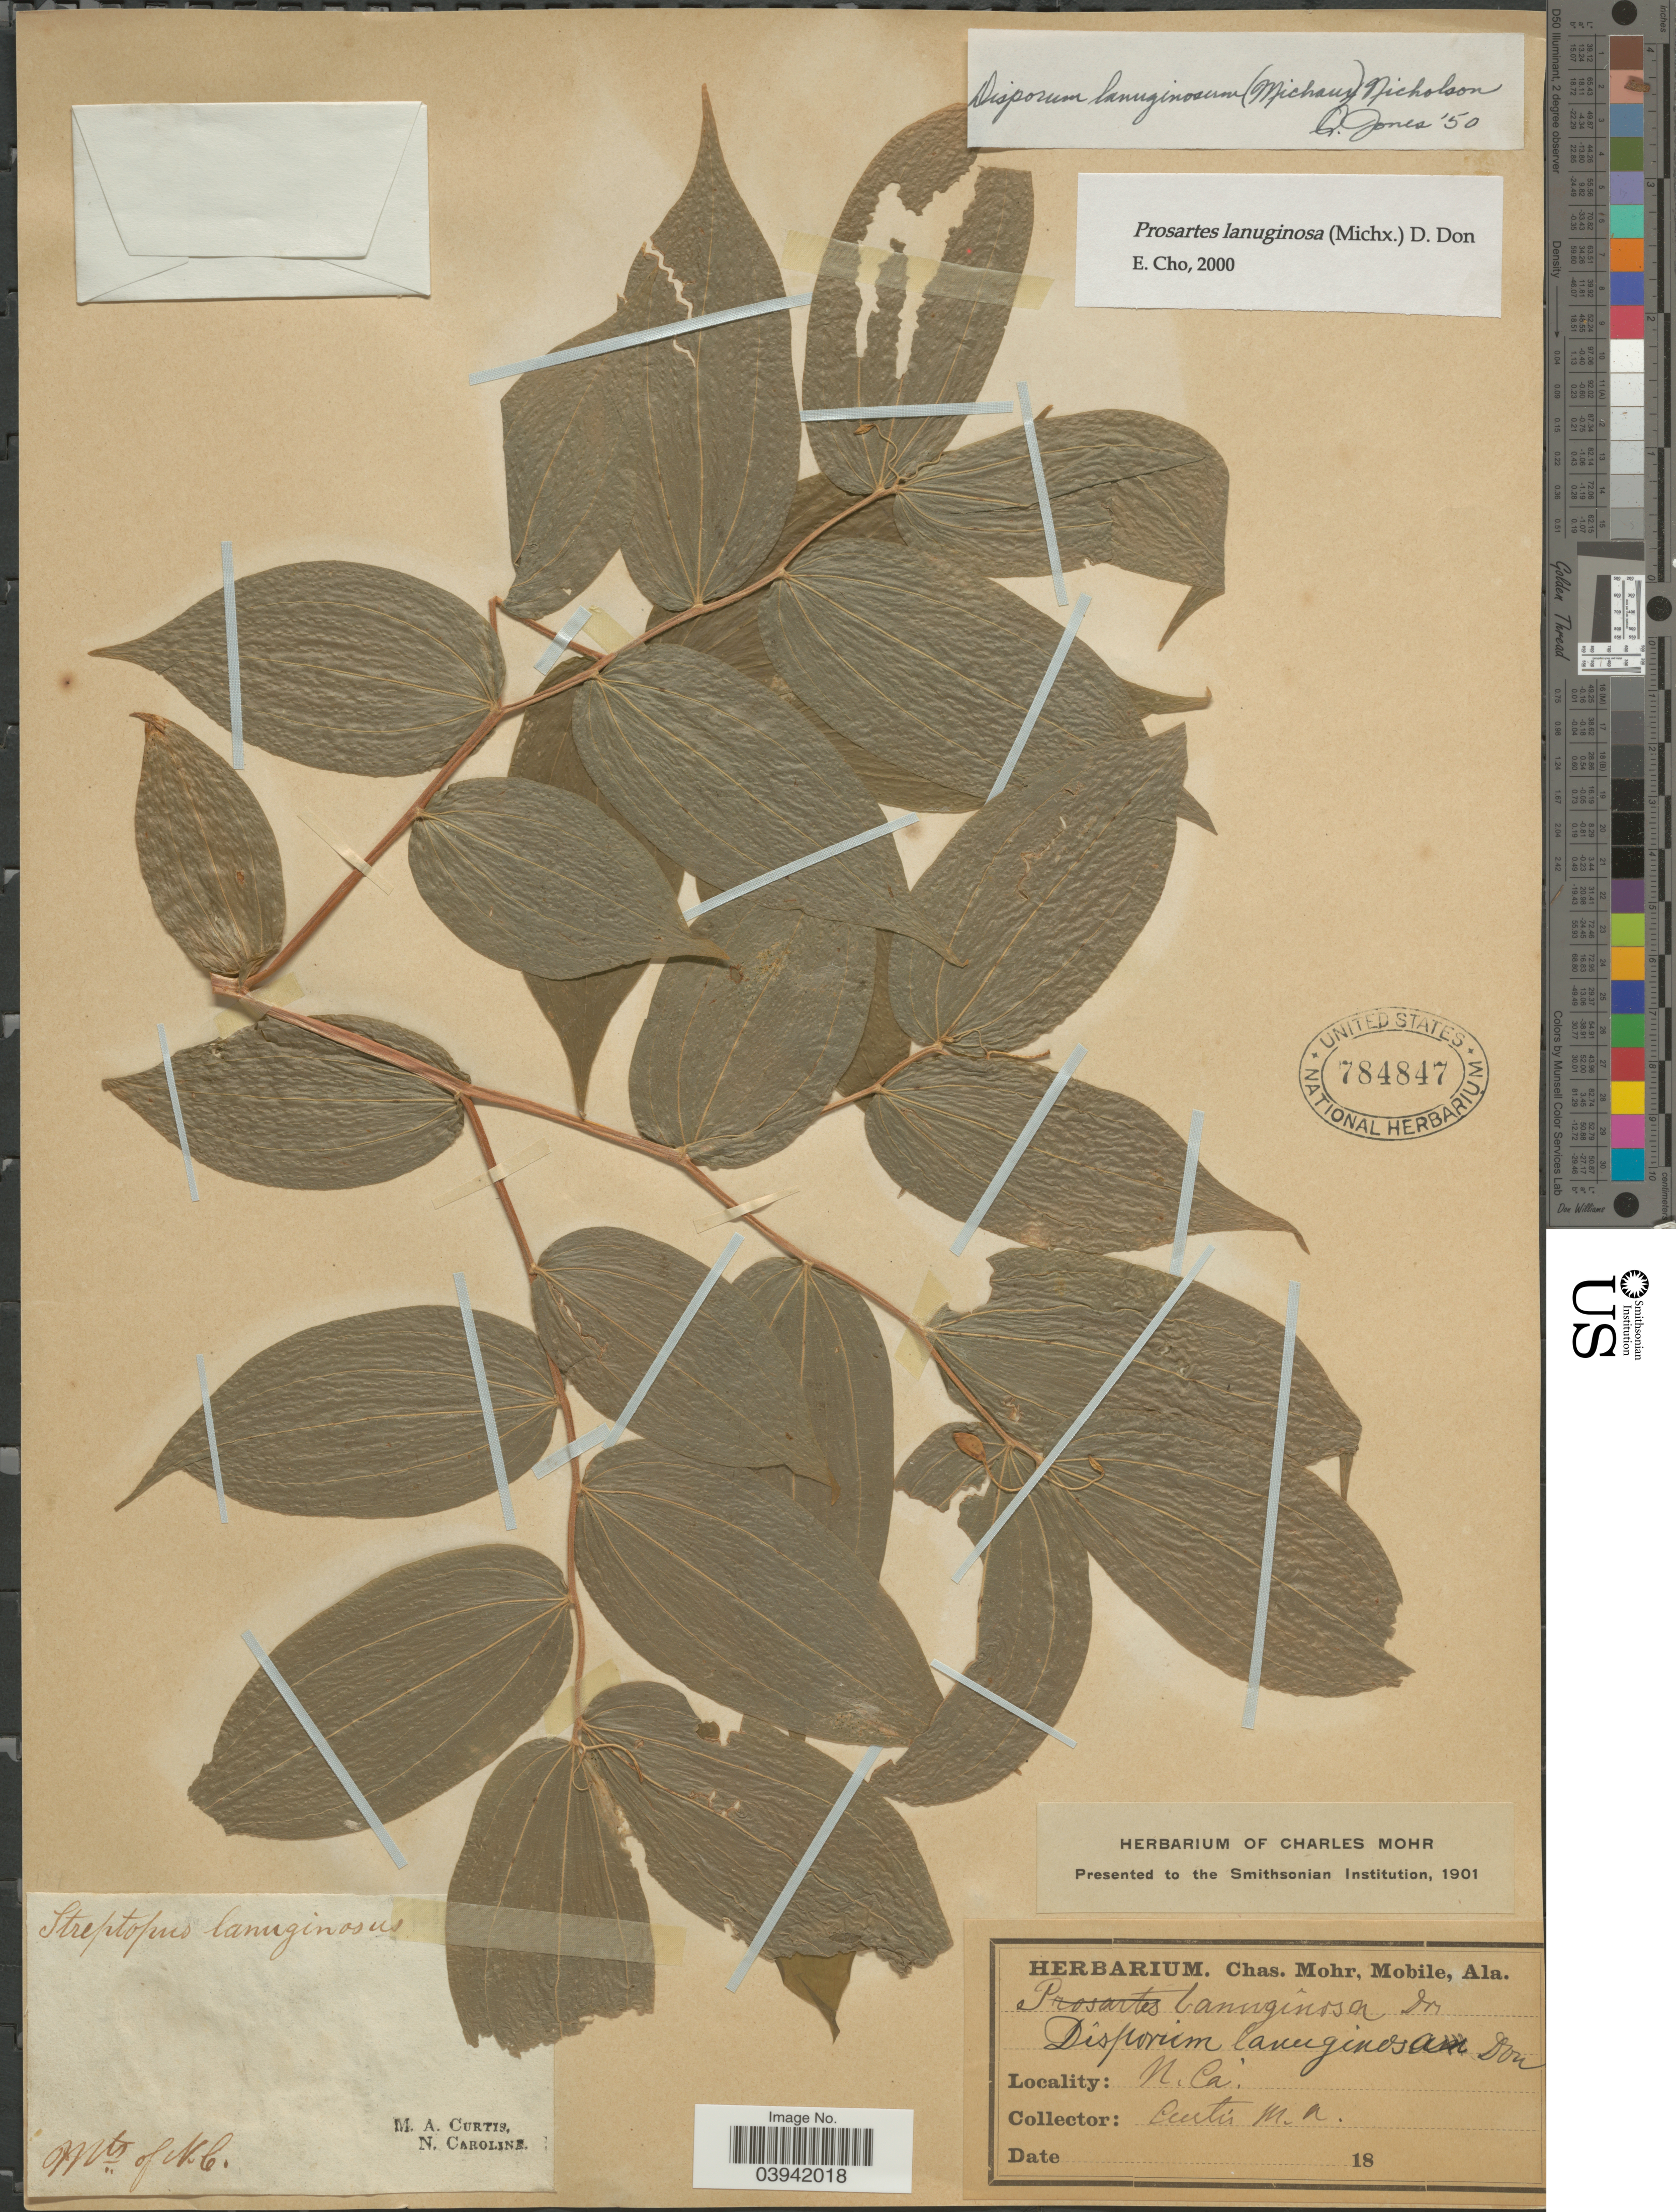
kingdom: Plantae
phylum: Tracheophyta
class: Liliopsida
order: Liliales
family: Liliaceae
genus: Prosartes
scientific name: Prosartes lanuginosa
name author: D. Don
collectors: M. A. Curtis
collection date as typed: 18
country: United States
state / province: North Carolina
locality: Mts of N.C.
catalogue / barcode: US 784847